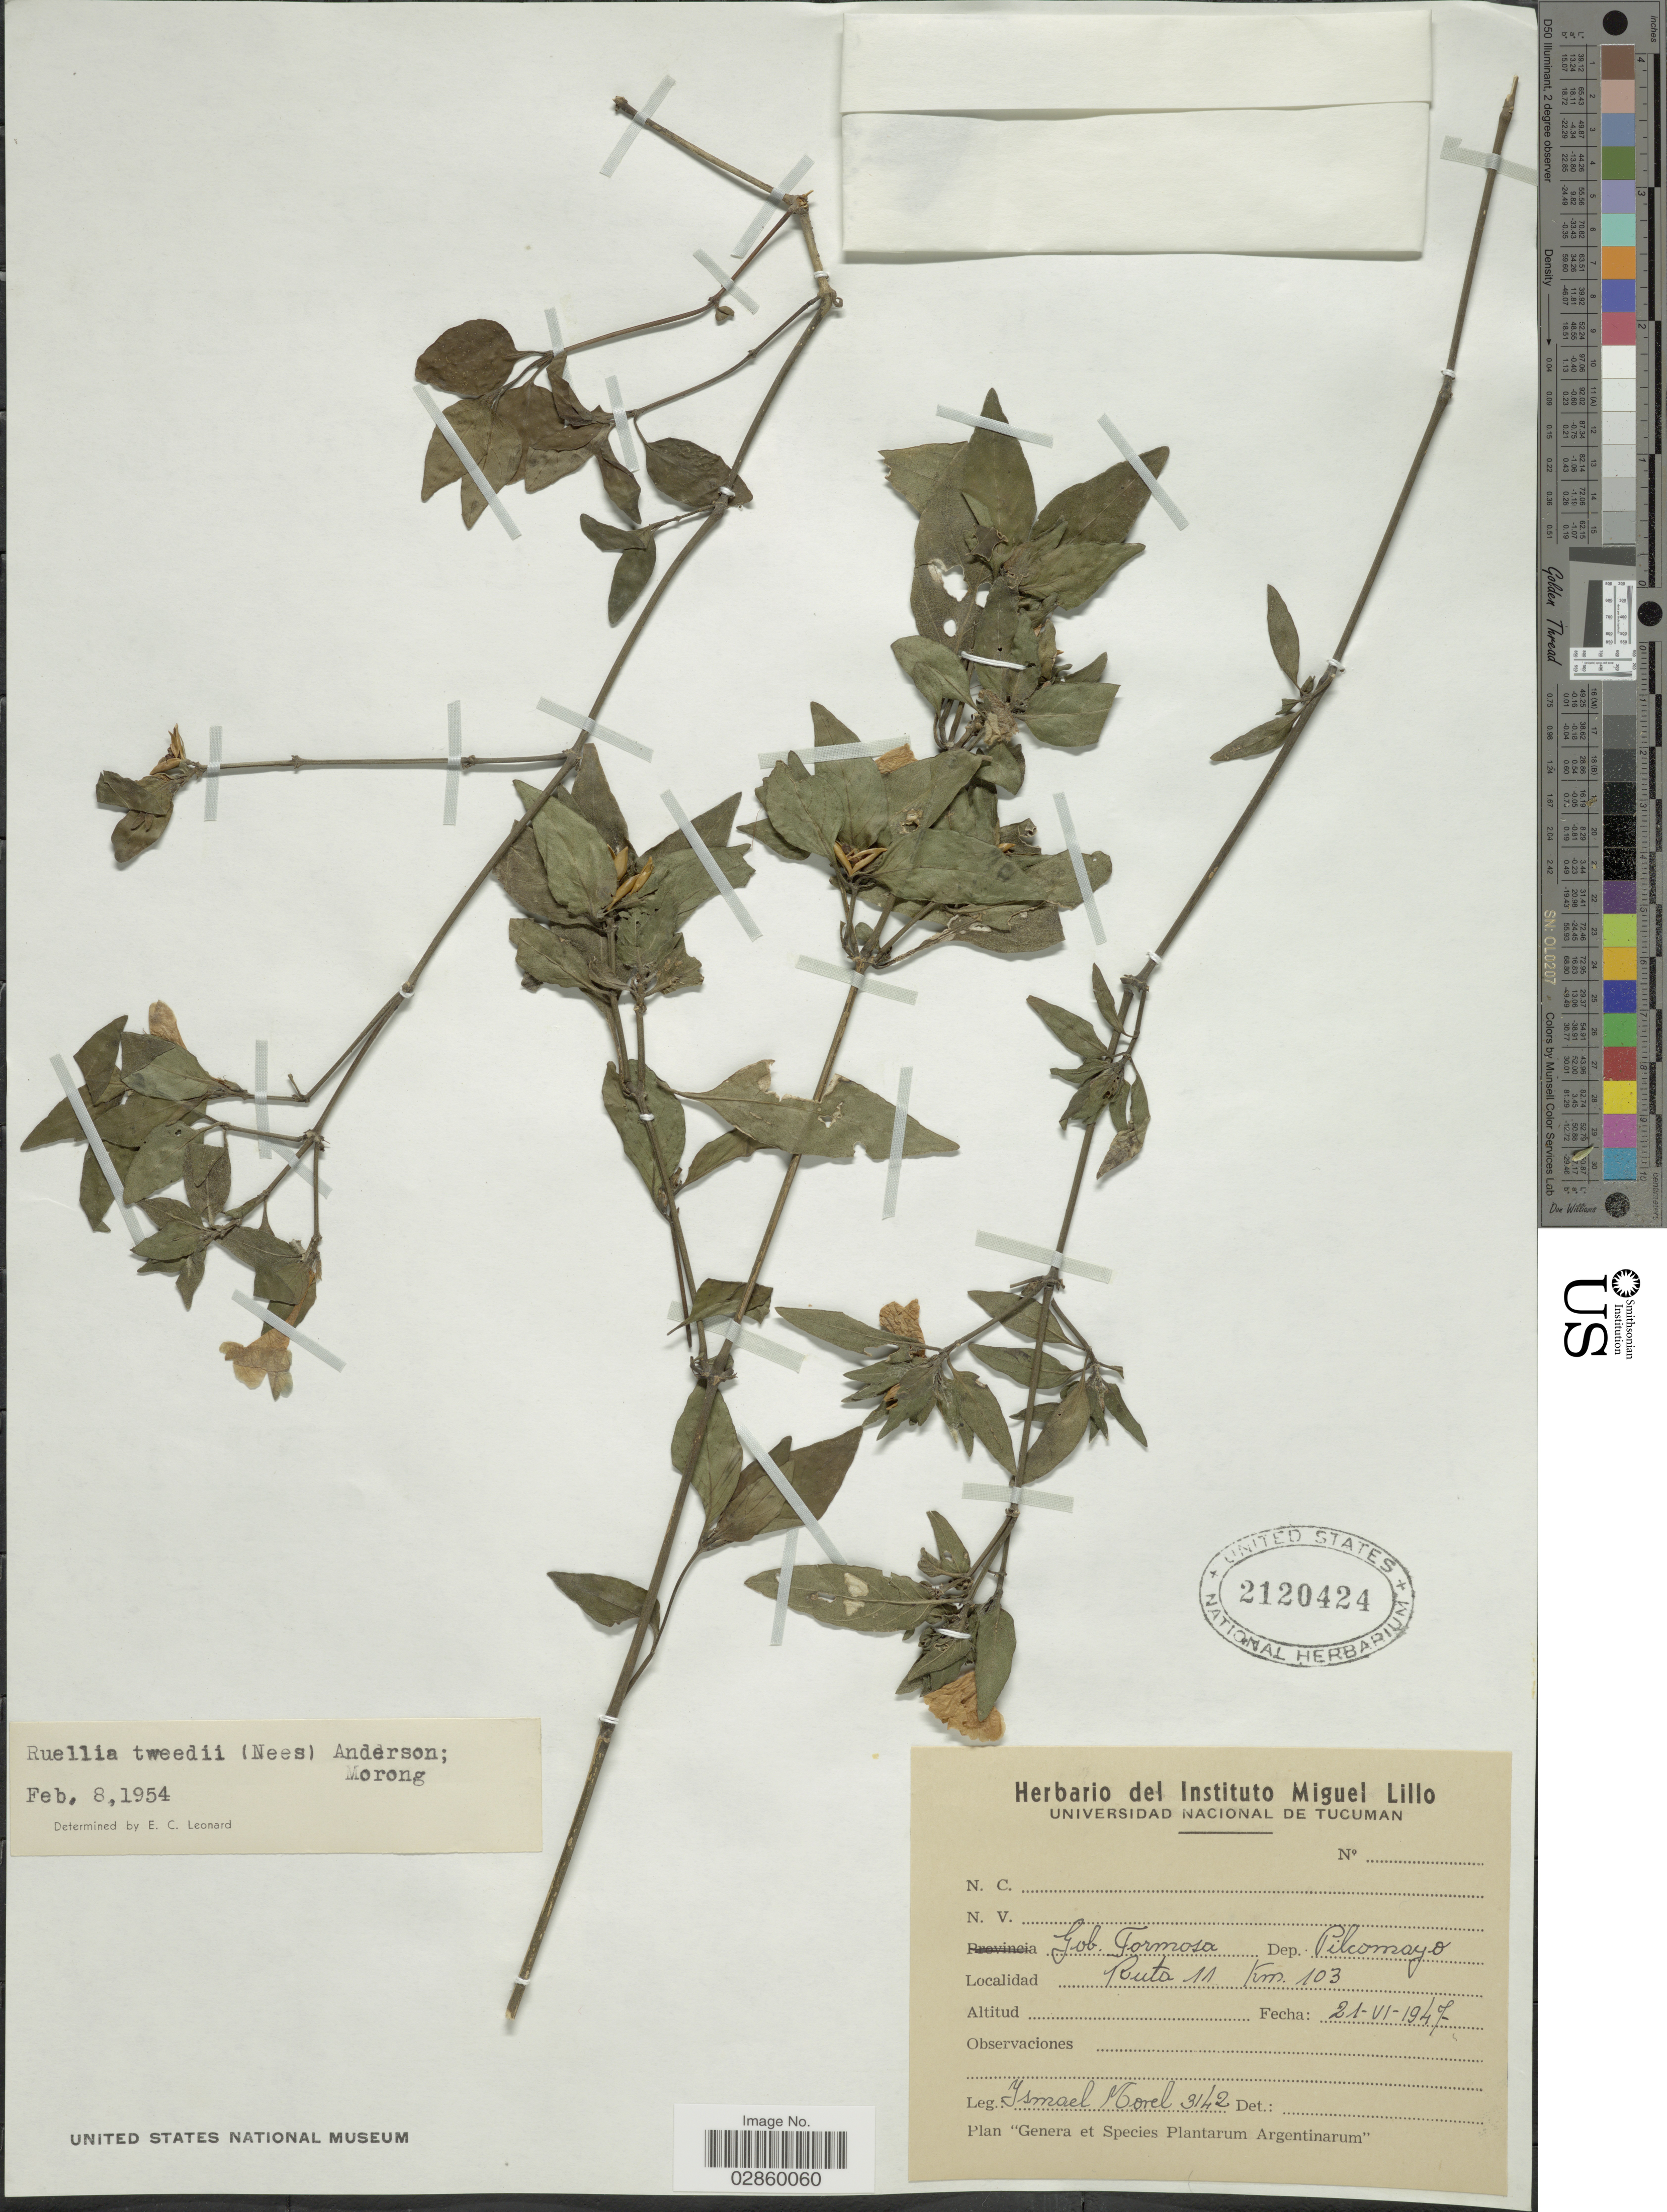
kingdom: Plantae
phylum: Tracheophyta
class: Magnoliopsida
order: Lamiales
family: Acanthaceae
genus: Ruellia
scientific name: Ruellia erythropus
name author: (Nees) Lindau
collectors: I. Morel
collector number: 3142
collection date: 1947-06-21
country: Argentina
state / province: Formosa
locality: Gob. Formosa, Dep. Pilcomayo, Ruta 11 Km. 103.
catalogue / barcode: US 2120424